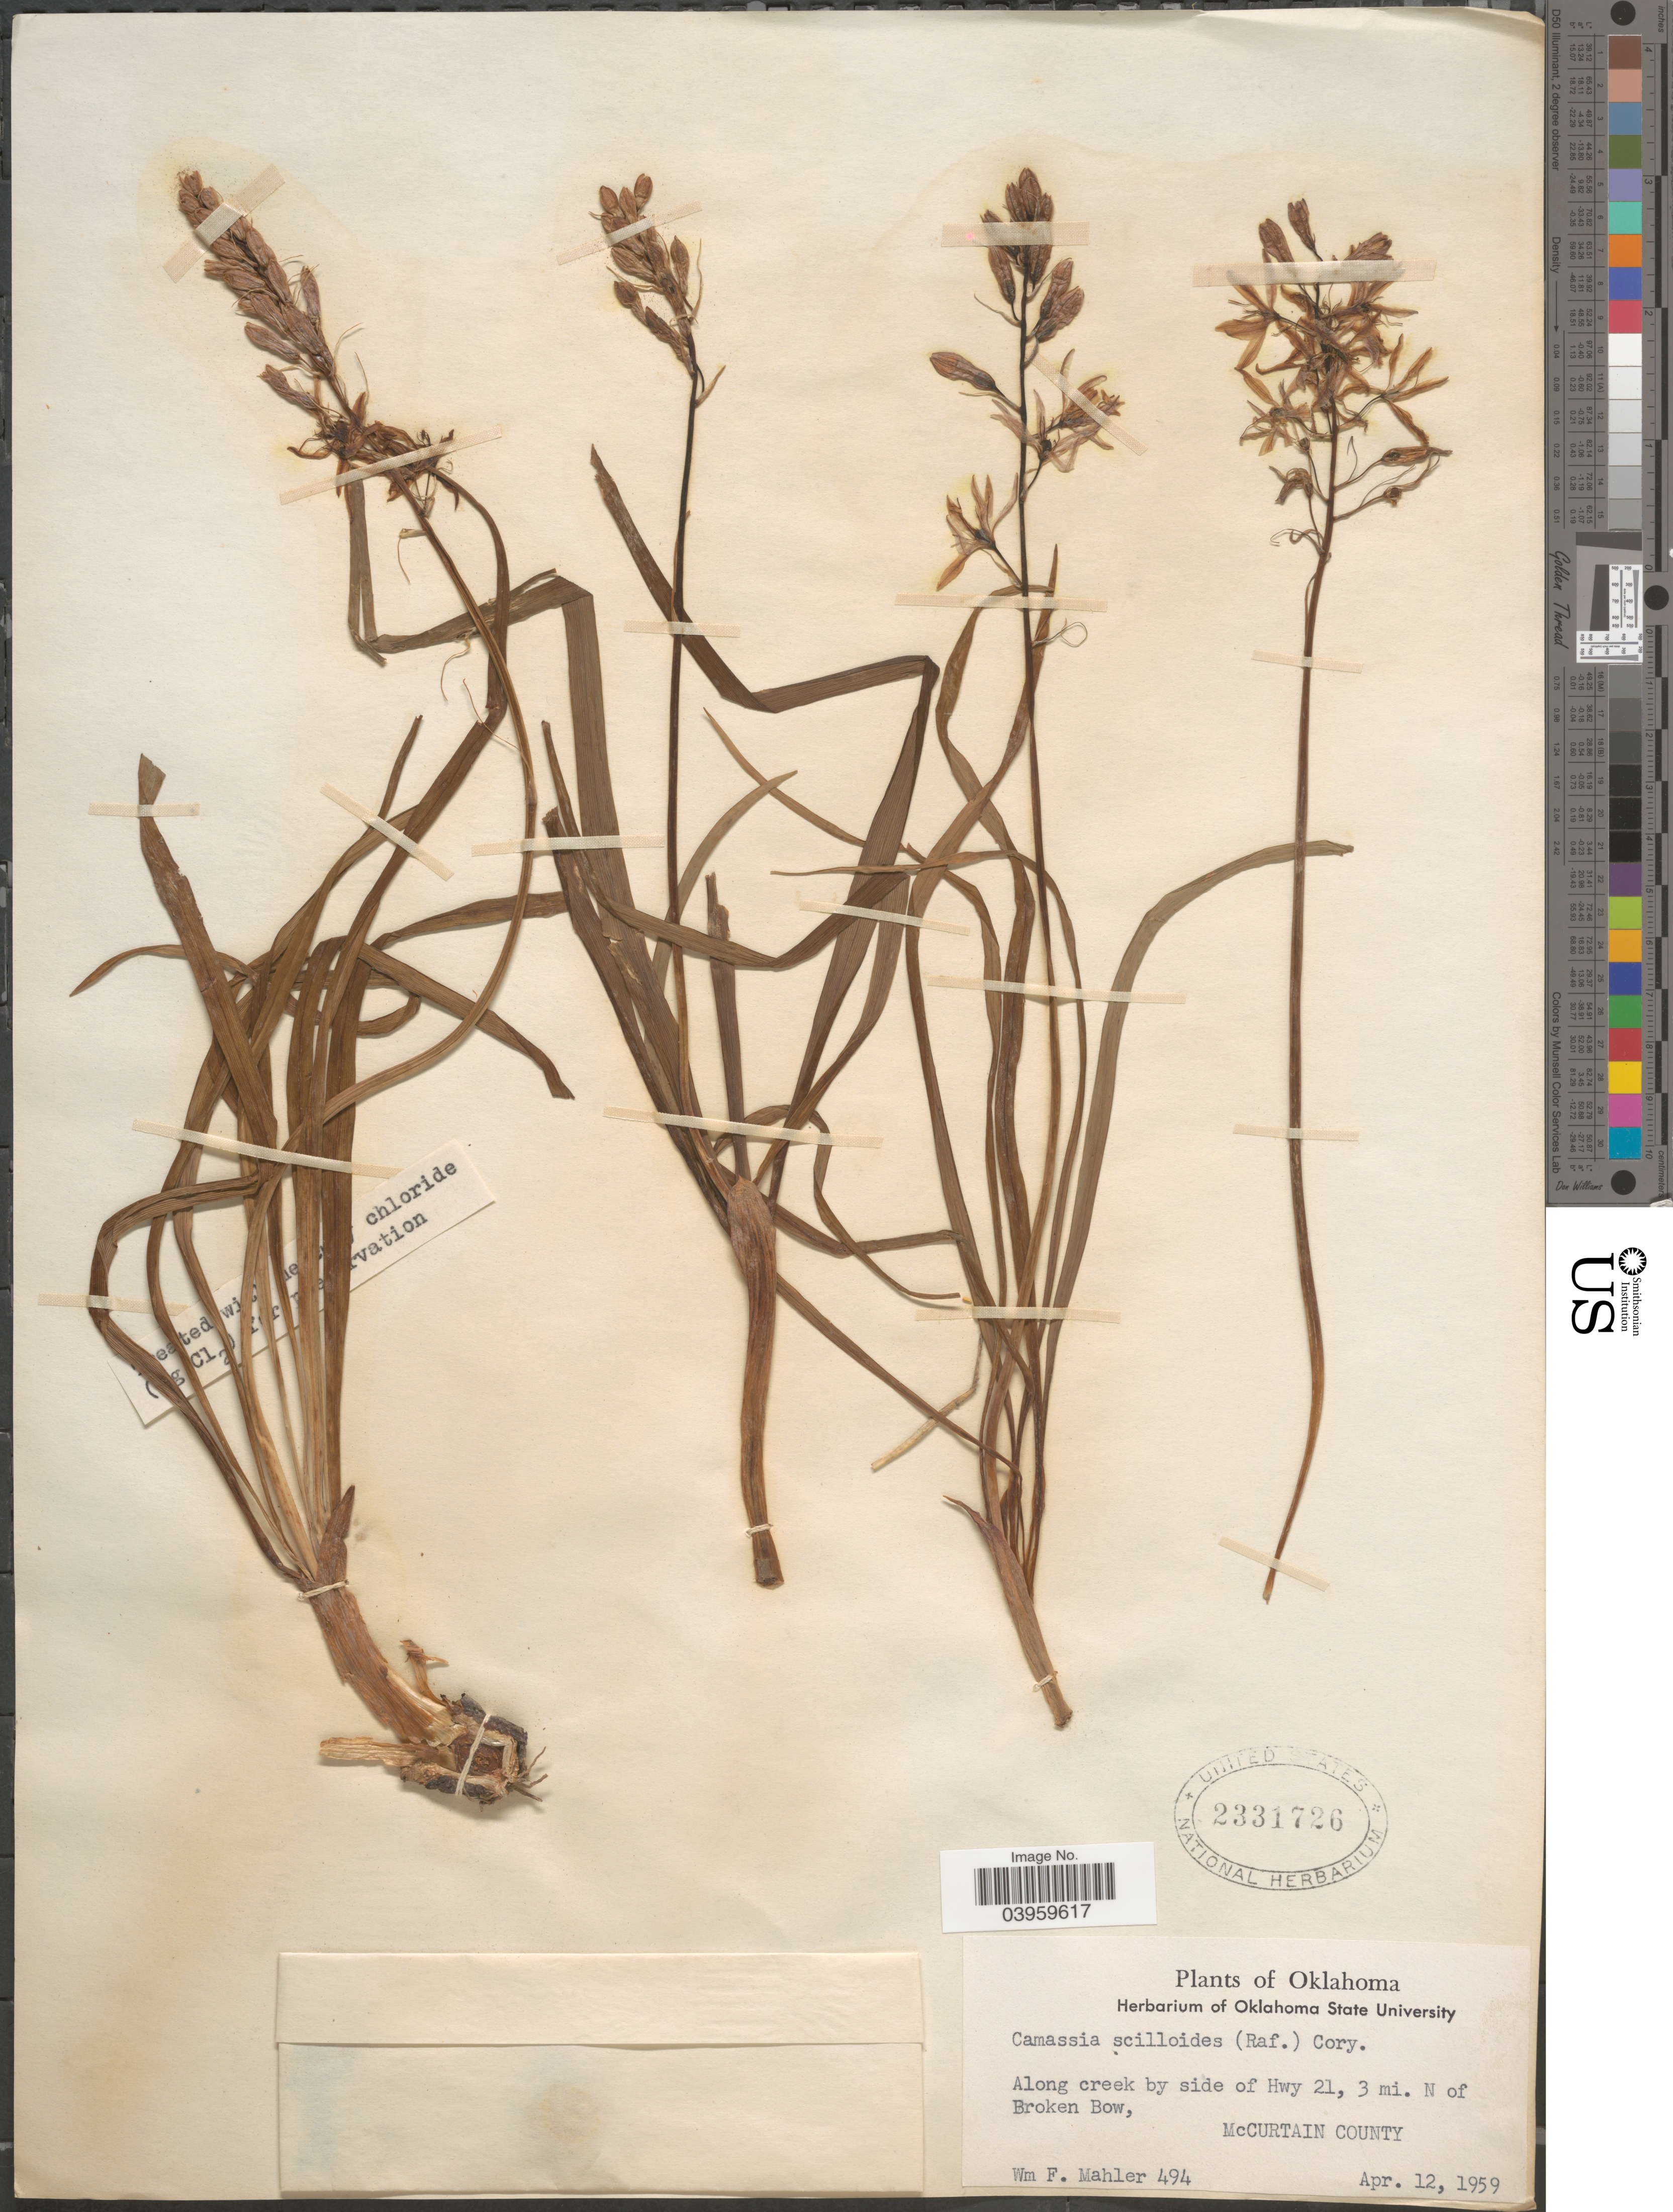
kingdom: Plantae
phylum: Tracheophyta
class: Liliopsida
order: Asparagales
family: Asparagaceae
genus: Camassia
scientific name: Camassia scilloides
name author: (Raf.) Cory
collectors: W. F. Mahler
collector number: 494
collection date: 1959-04-12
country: United States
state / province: Oklahoma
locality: Along creek by side of Hwy 21, 3 mi. N of Broken Bow, McCurtain County.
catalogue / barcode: US 2331726